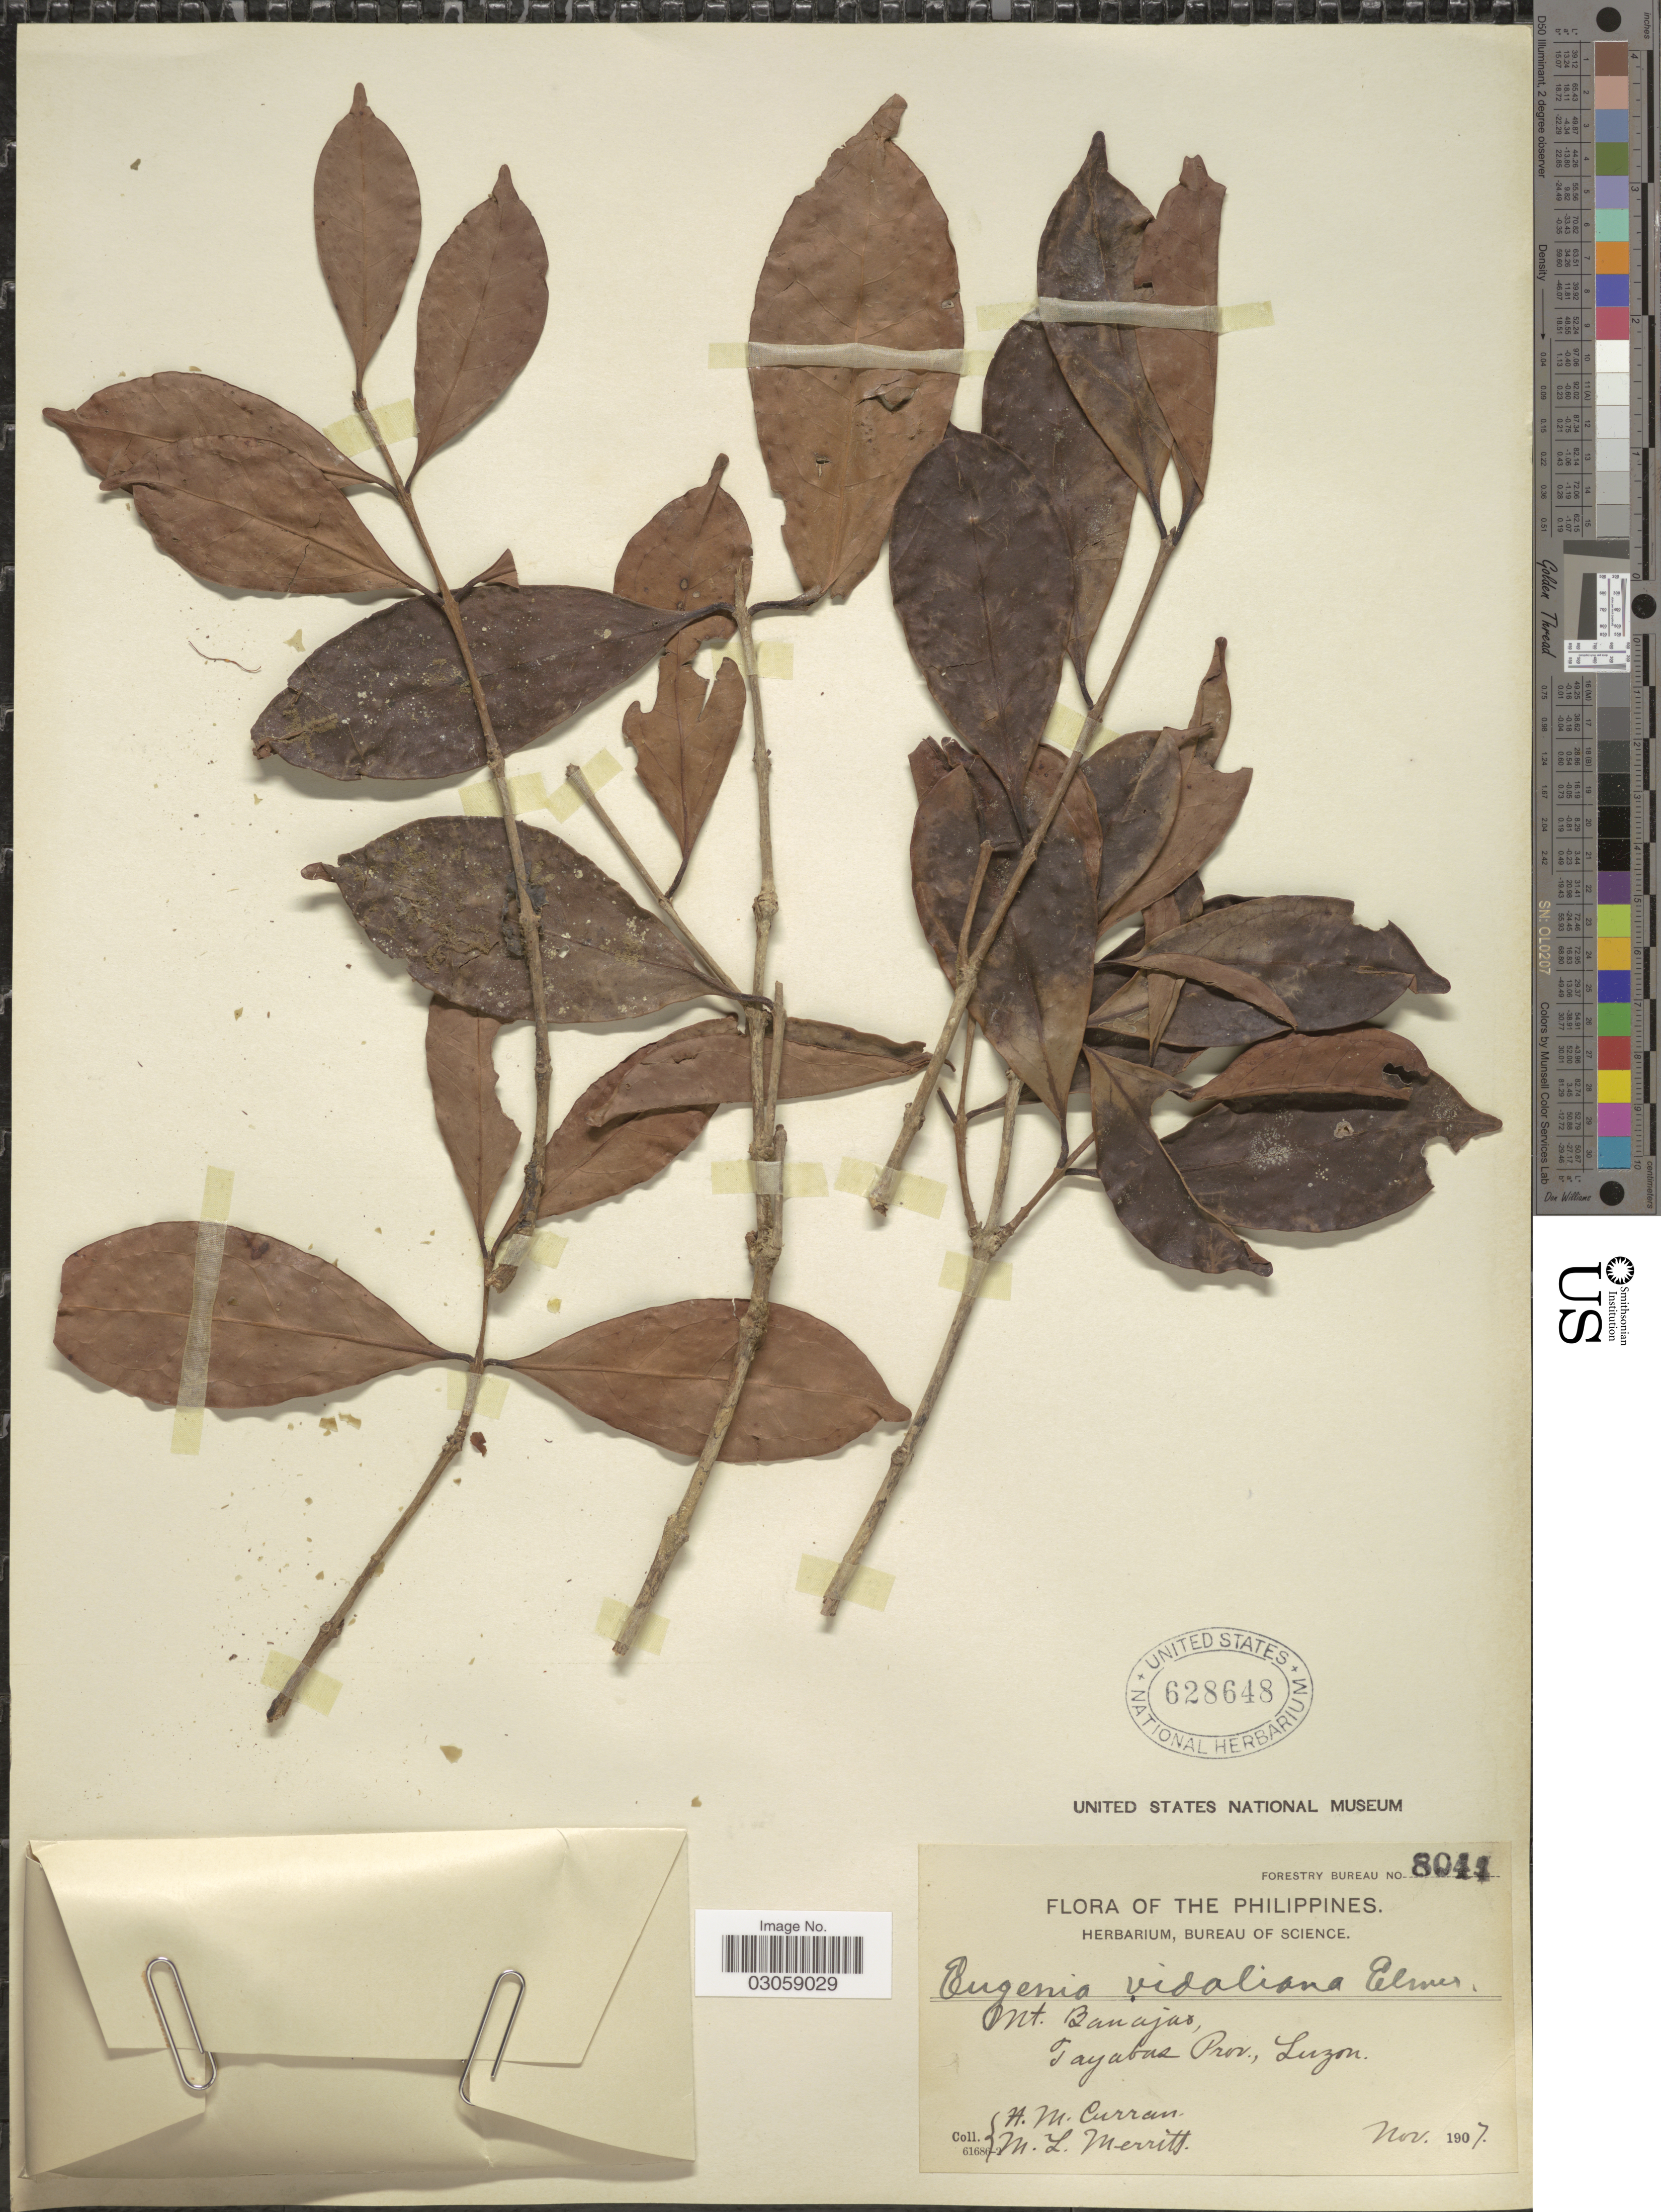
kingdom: Plantae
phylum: Tracheophyta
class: Magnoliopsida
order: Myrtales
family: Myrtaceae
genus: Syzygium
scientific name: Syzygium vidalianum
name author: (Elmer) Merr.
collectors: H. M. Curran & M. L. Merritt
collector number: Forestry Bureau 8041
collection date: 1907-11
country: Philippines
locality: Mt. Banajao, Tayabas Prov., Luzon.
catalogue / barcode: US 628648